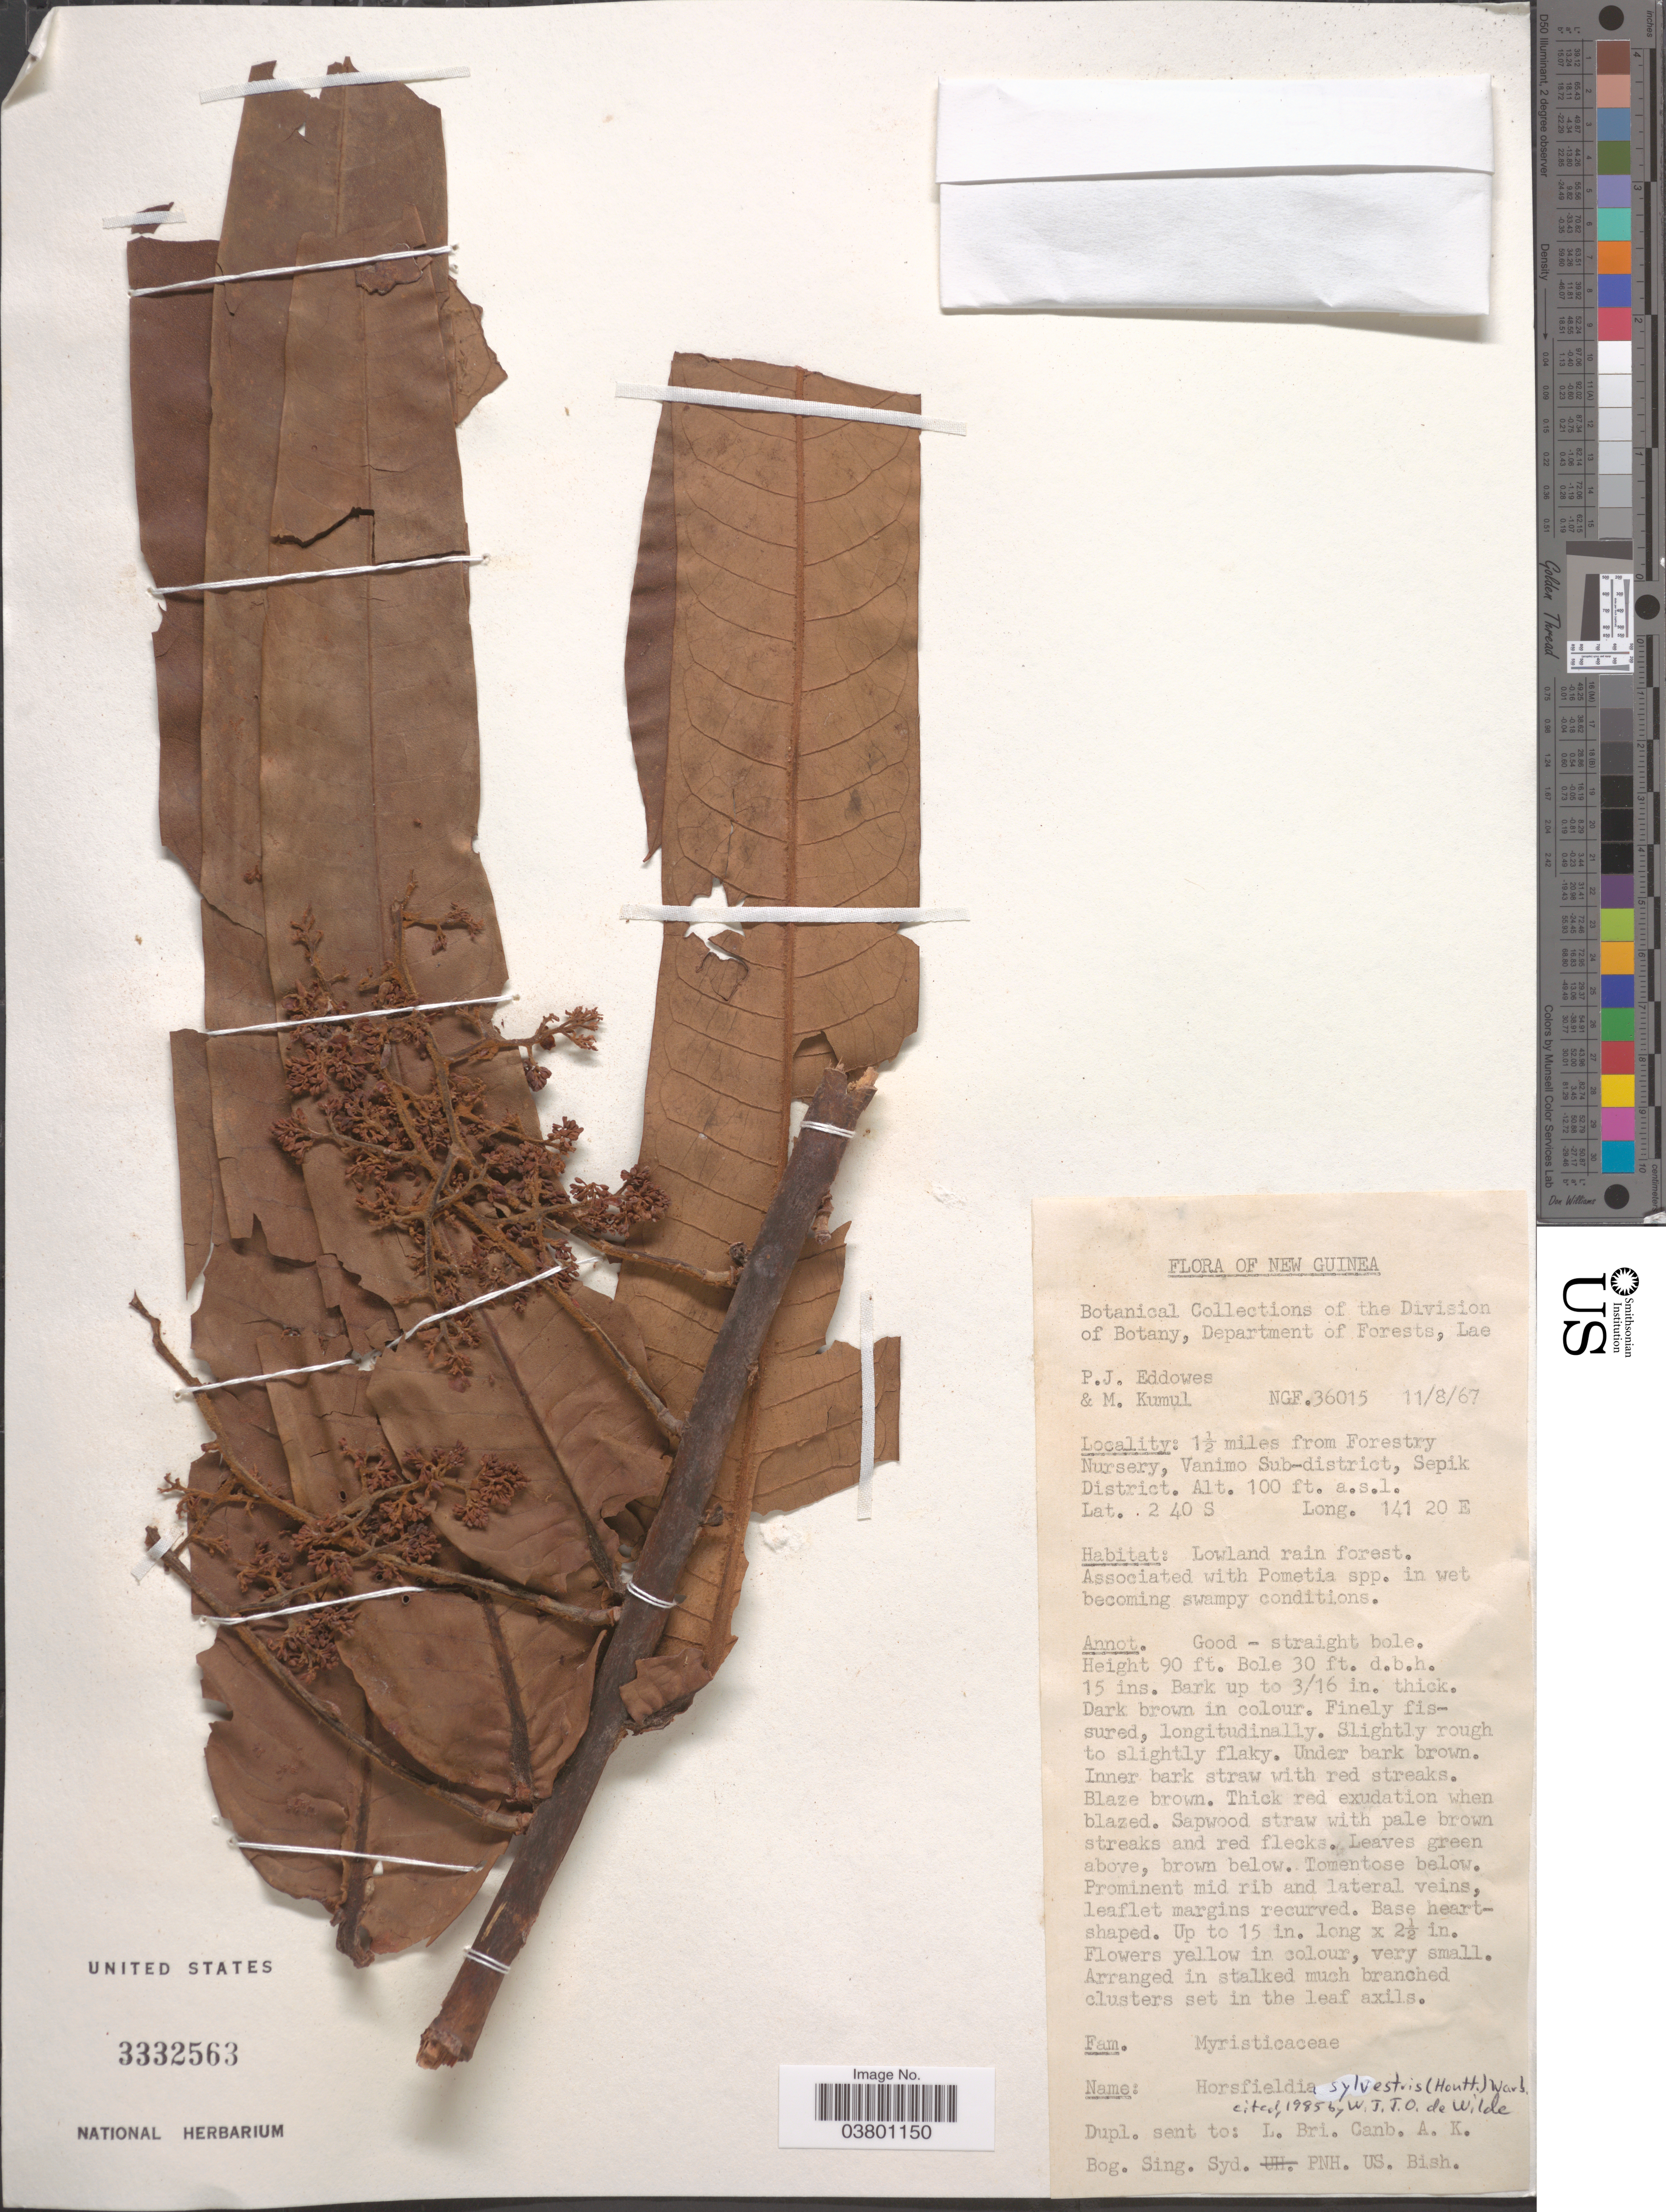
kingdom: Plantae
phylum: Tracheophyta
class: Magnoliopsida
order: Magnoliales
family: Myristicaceae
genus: Horsfieldia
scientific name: Horsfieldia sylvestris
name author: (Houtt.) Warb.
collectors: P.J. Eddowes & M. Kumul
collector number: NGF36015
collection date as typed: Transcribed d/m/y: 11/8/67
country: Papua New Guinea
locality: New Guinea. 1½ miles from Forestry Nursery, Vanimo Sub-district, Sepik District.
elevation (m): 30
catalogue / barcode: US 3332563